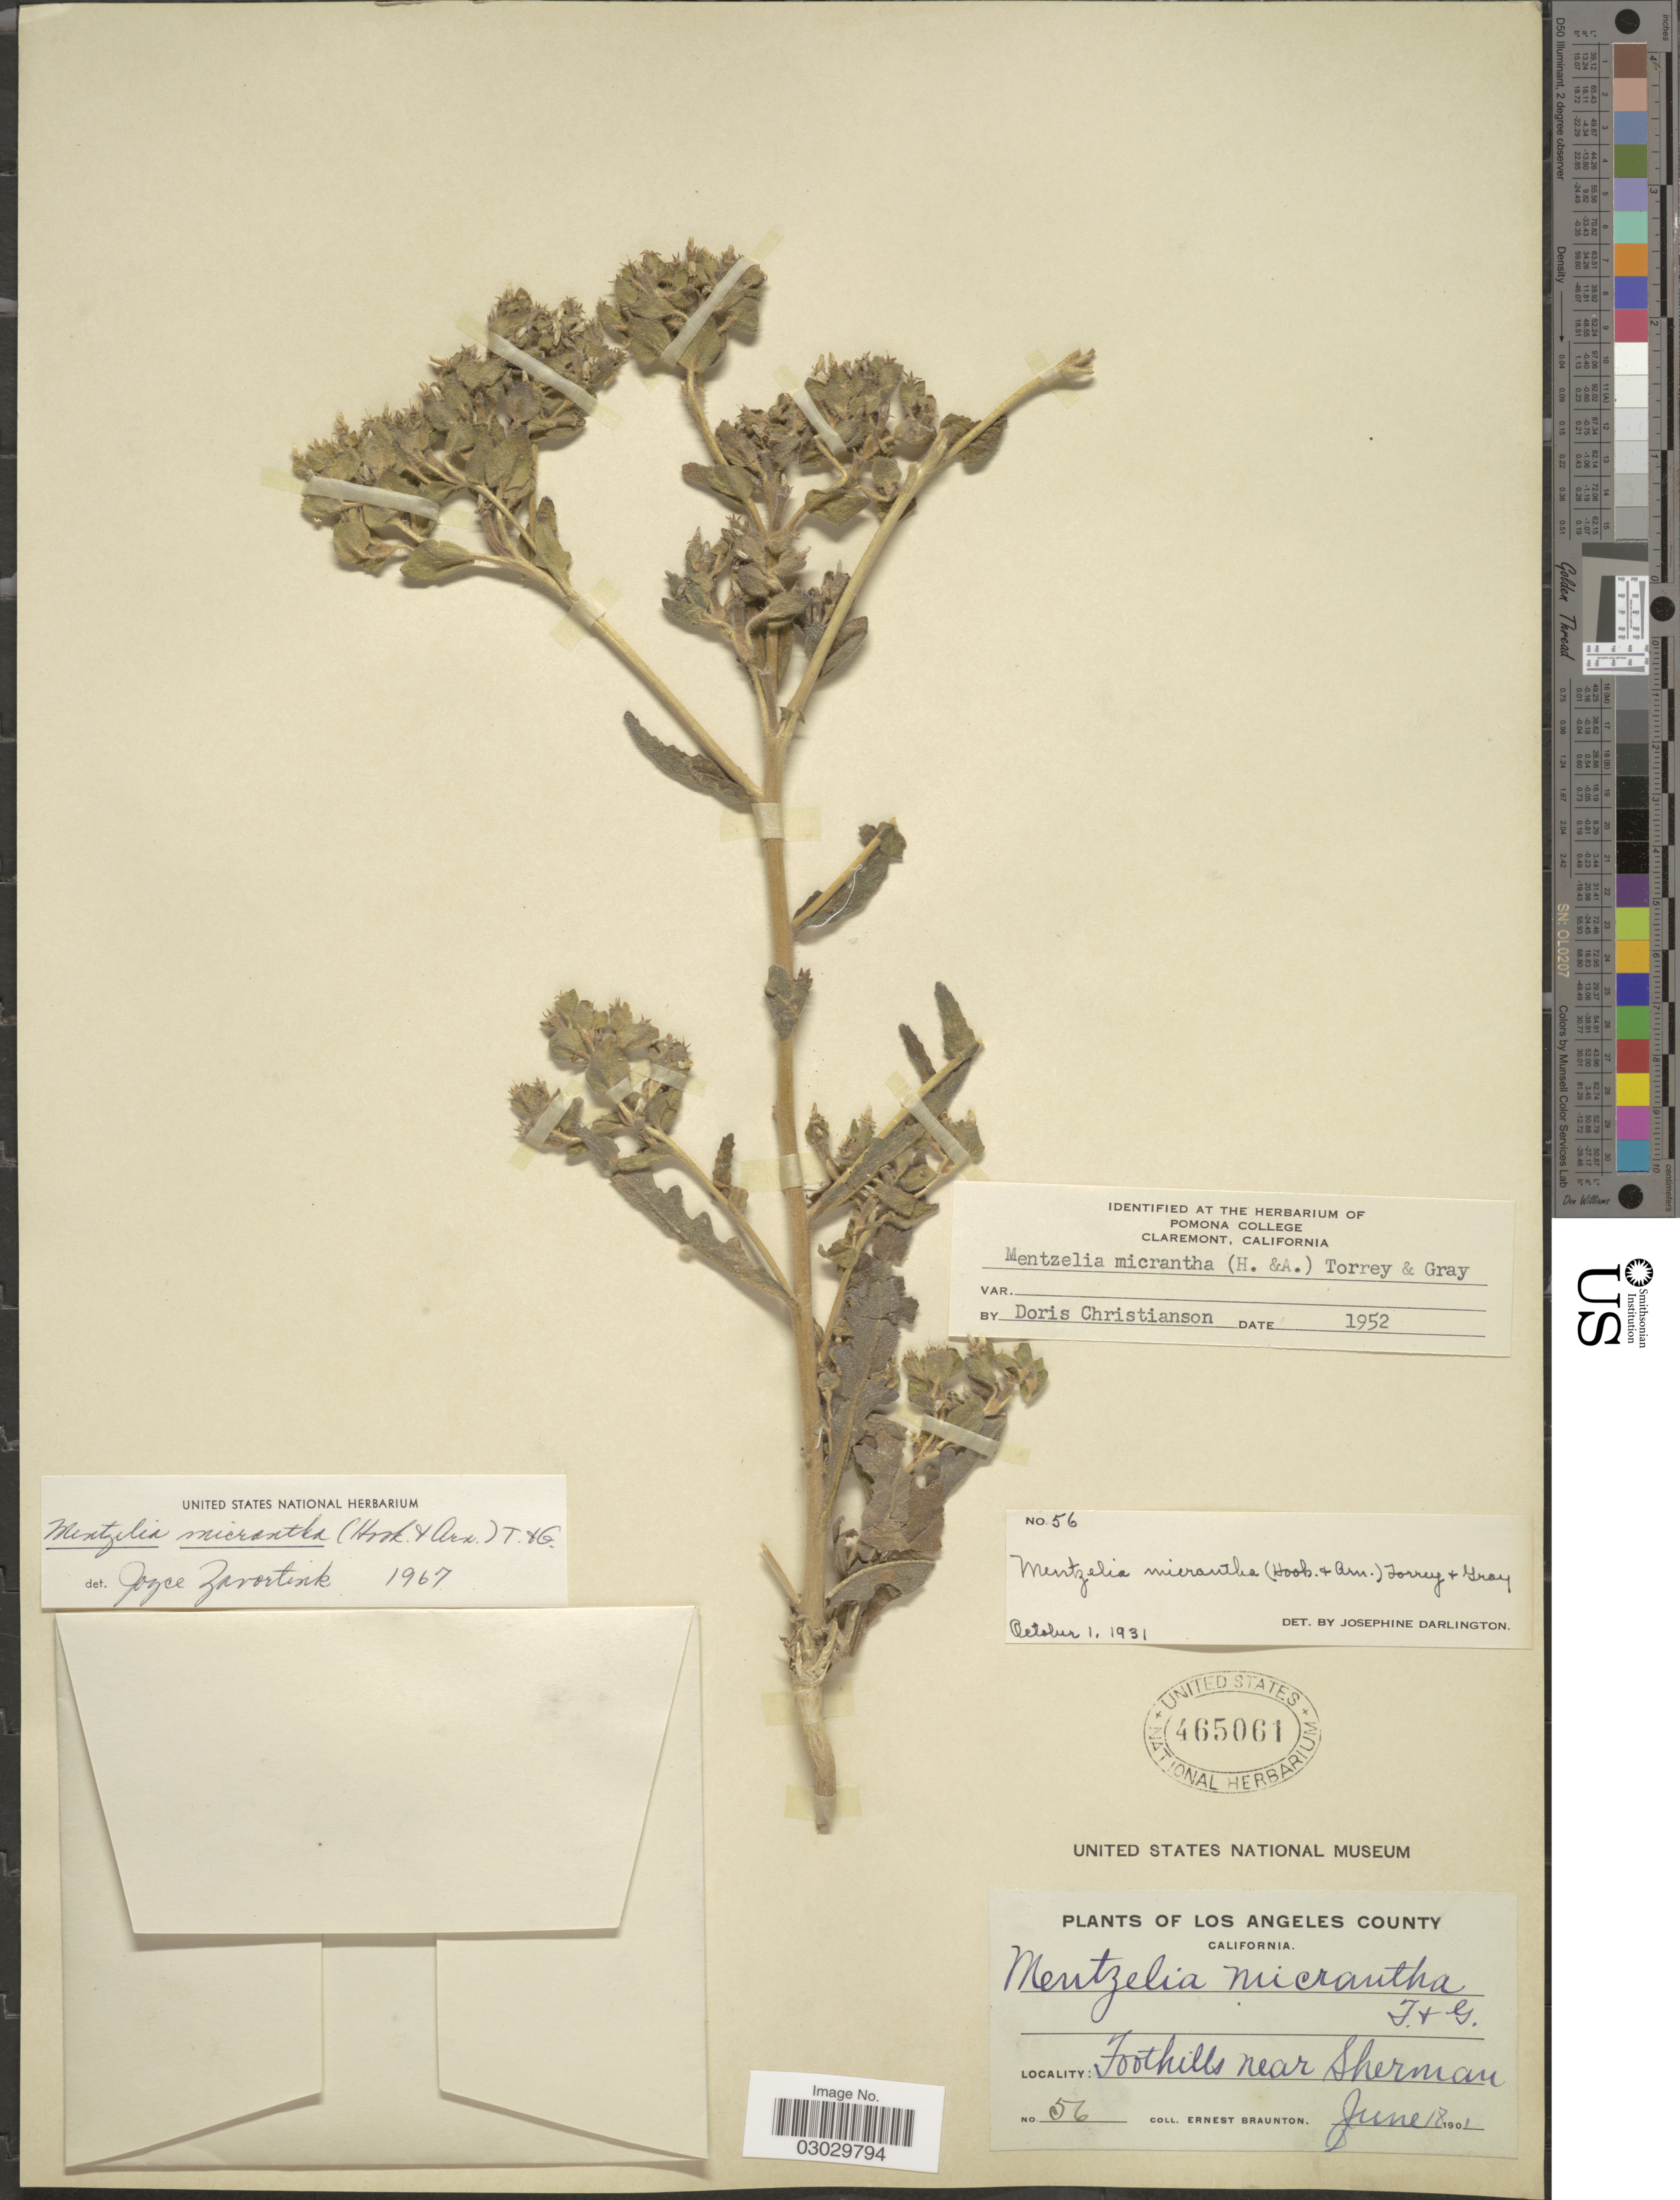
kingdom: Plantae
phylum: Tracheophyta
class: Magnoliopsida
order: Cornales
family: Loasaceae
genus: Mentzelia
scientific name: Mentzelia micrantha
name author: (Hook.) Torr. & A. Gray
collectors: E. Braunton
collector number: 56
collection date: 1901-06-18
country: United States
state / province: California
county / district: Los Angeles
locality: Los Angeles County. Foothills near Sherman.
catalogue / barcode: US 465061